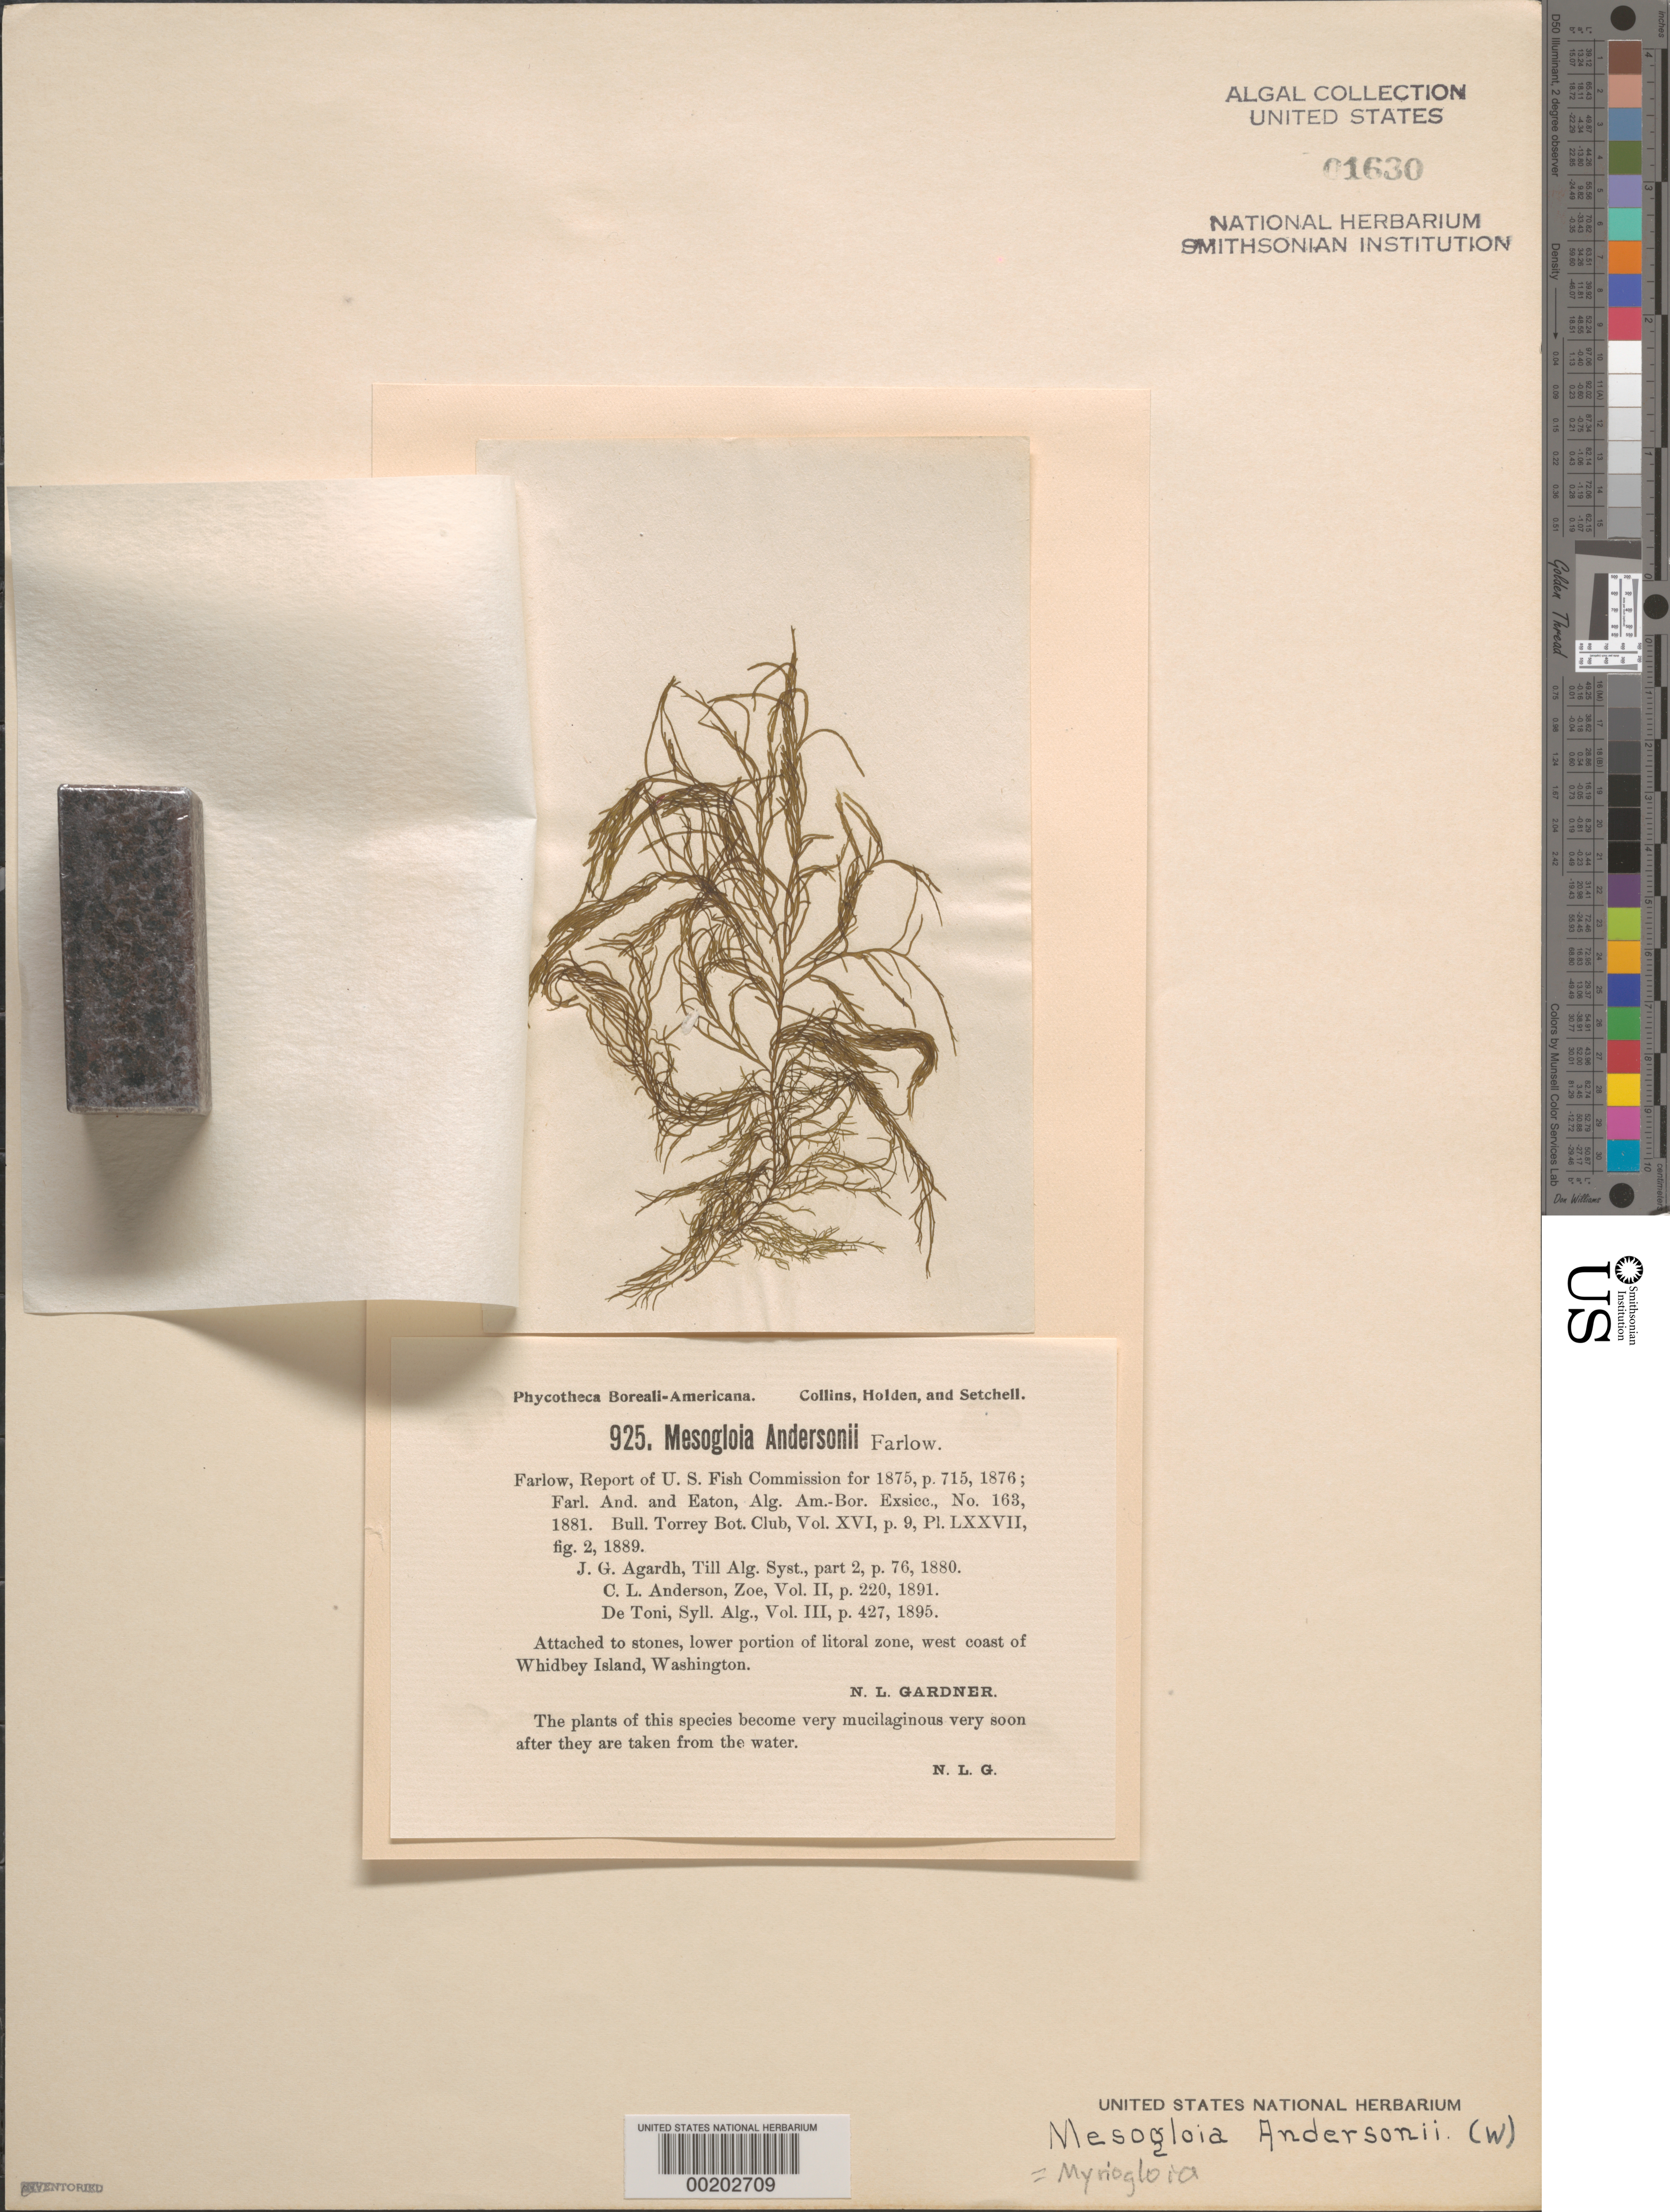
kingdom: Chromista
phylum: Ochrophyta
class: Phaeophyceae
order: Ectocarpales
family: Chordariaceae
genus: Haplogloia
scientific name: Haplogloia andersonii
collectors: N. Gardner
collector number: PB-A 925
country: United States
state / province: Washington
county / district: Island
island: Whidbey,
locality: West coast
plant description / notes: Collins, Holden & Setchell, Phycotheca Boreali-Americana, as Mesogloia andersonii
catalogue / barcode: US 1630